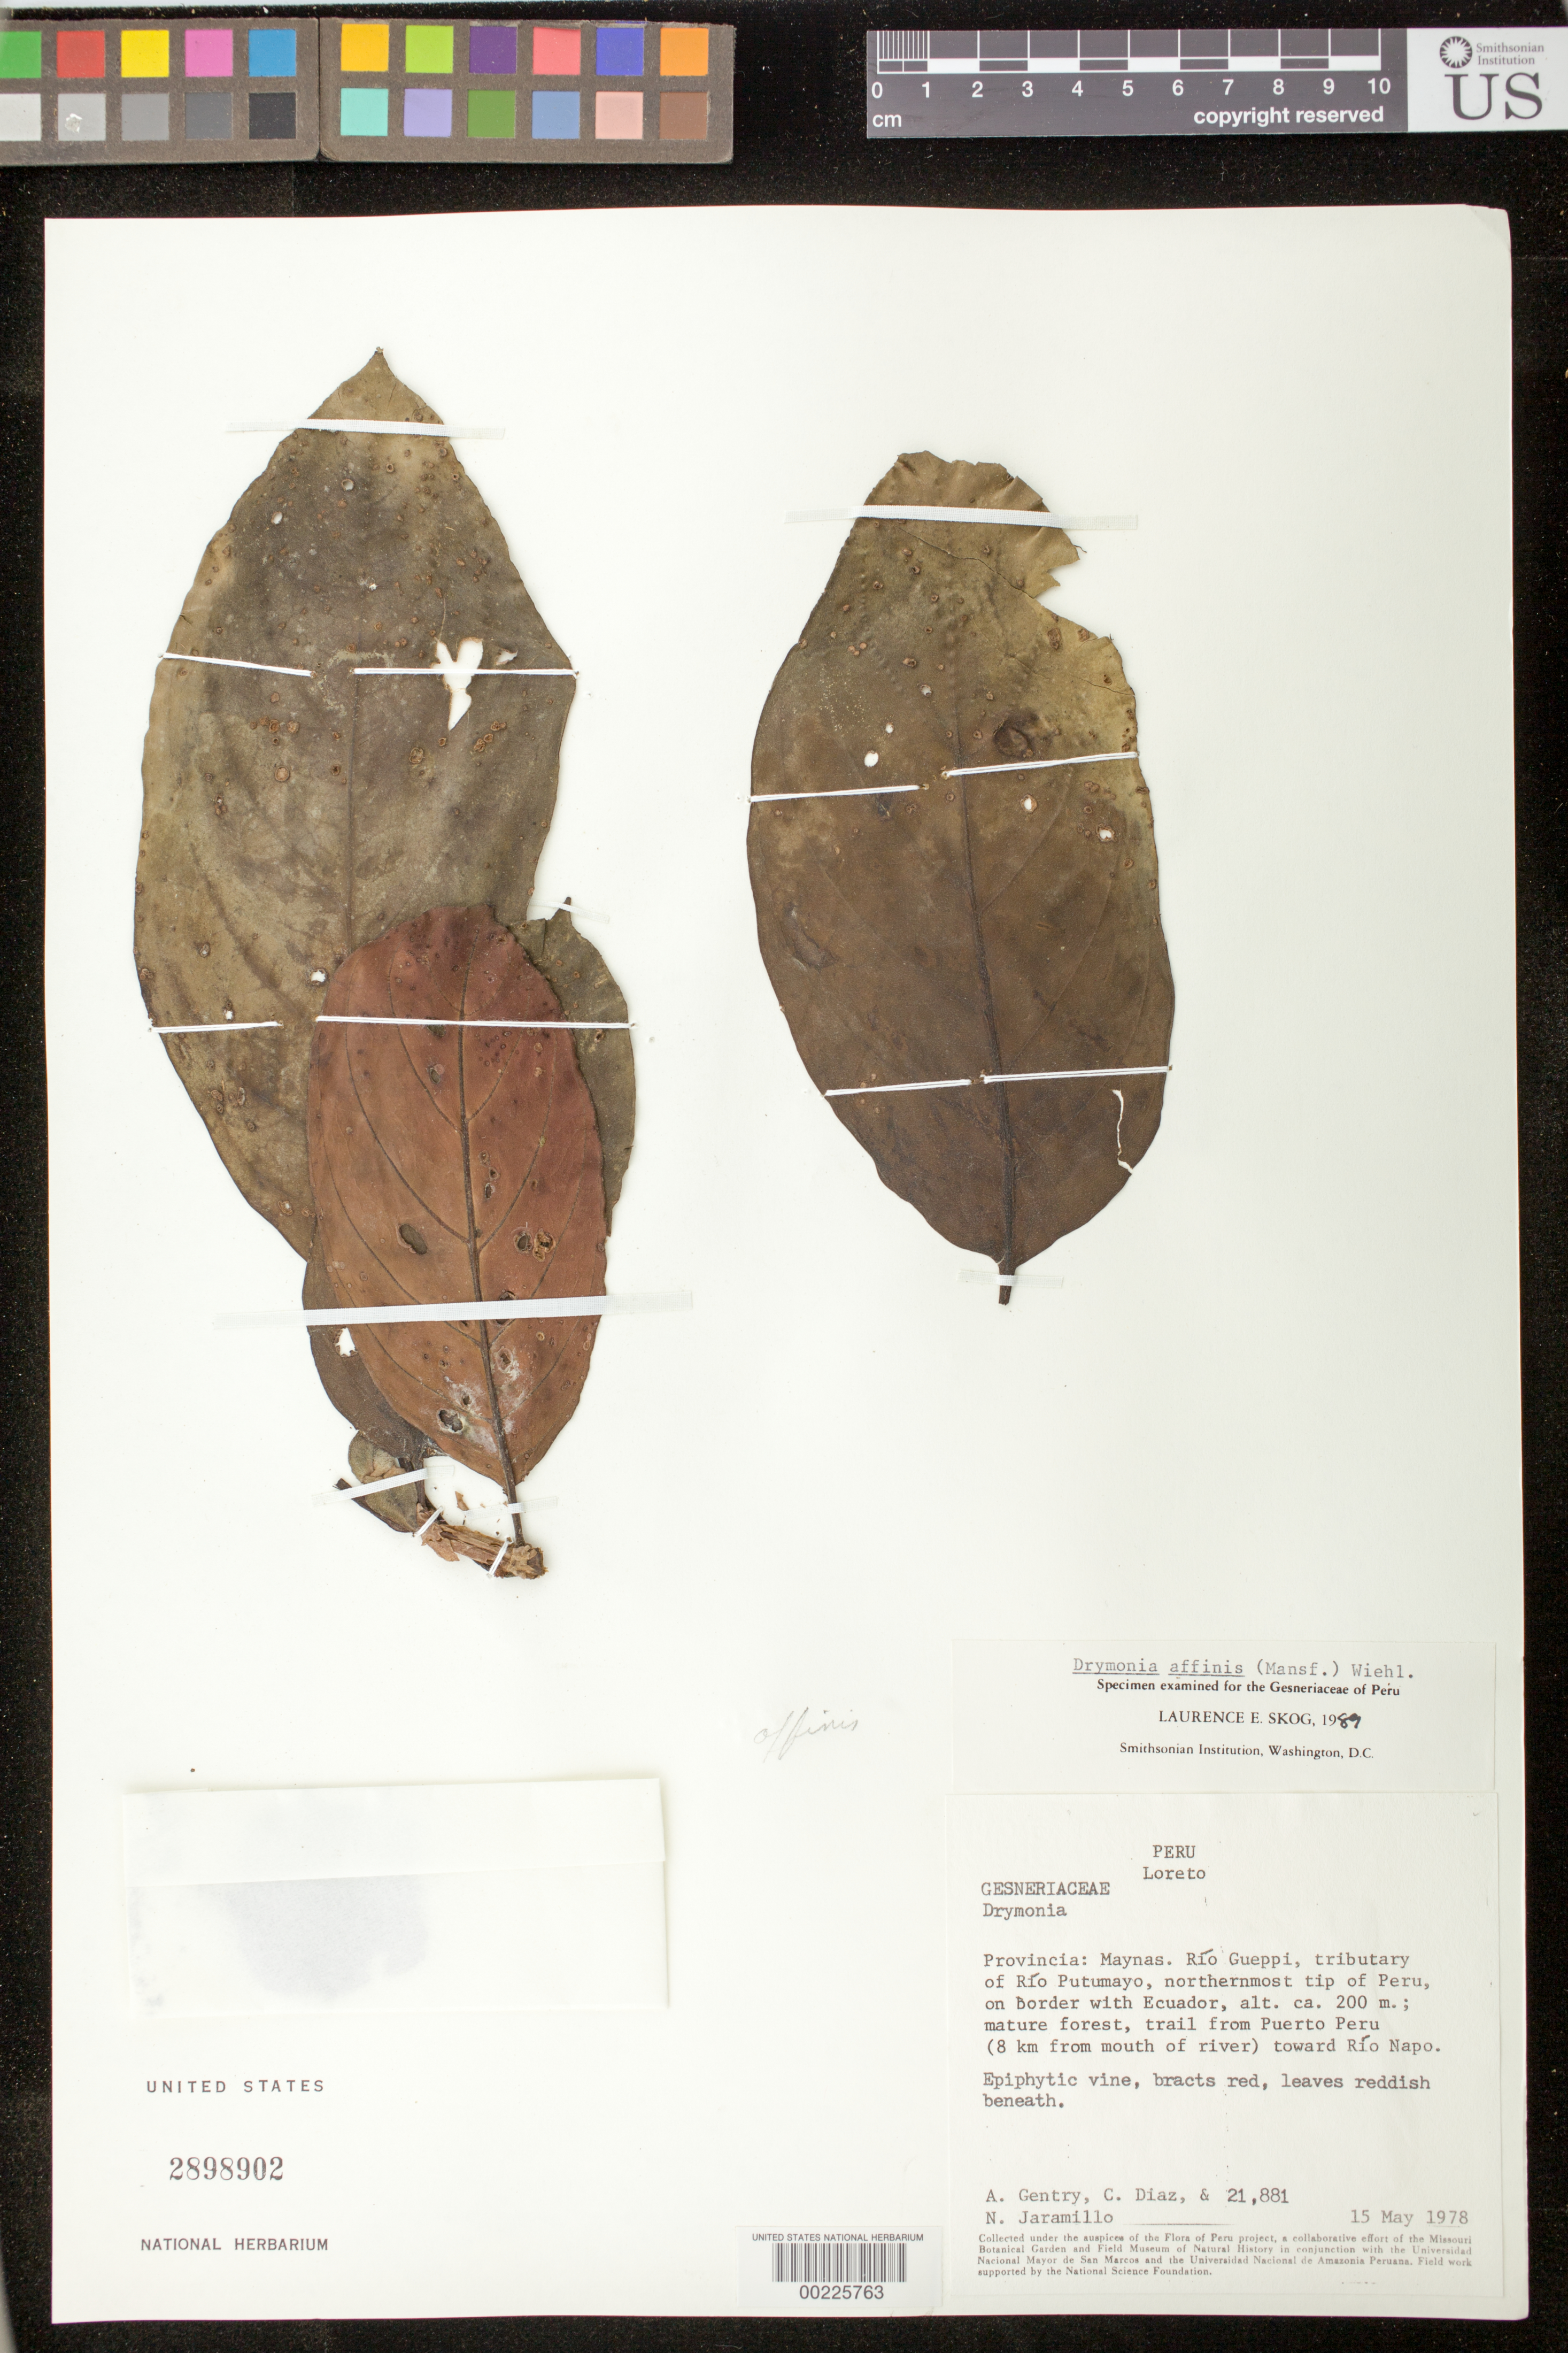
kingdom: Plantae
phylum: Tracheophyta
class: Magnoliopsida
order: Lamiales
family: Gesneriaceae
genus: Drymonia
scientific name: Drymonia coccinea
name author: (Aubl.) Wiehler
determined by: Skog, Laurence E.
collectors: A. H. Gentry, C. Díaz & N. Jaramillo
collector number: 21881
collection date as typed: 15 May 1978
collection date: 1978-05-15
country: Peru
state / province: Loreto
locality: Prov. Maynas; Río Gueppi, tributary of Río Putumayo, northernmost tip of Peru, on border with Ecuador, trail from Puerto Peru (8 km from mouth of river) toward Río Napo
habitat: Mature forest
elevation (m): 200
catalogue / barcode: US 2898902